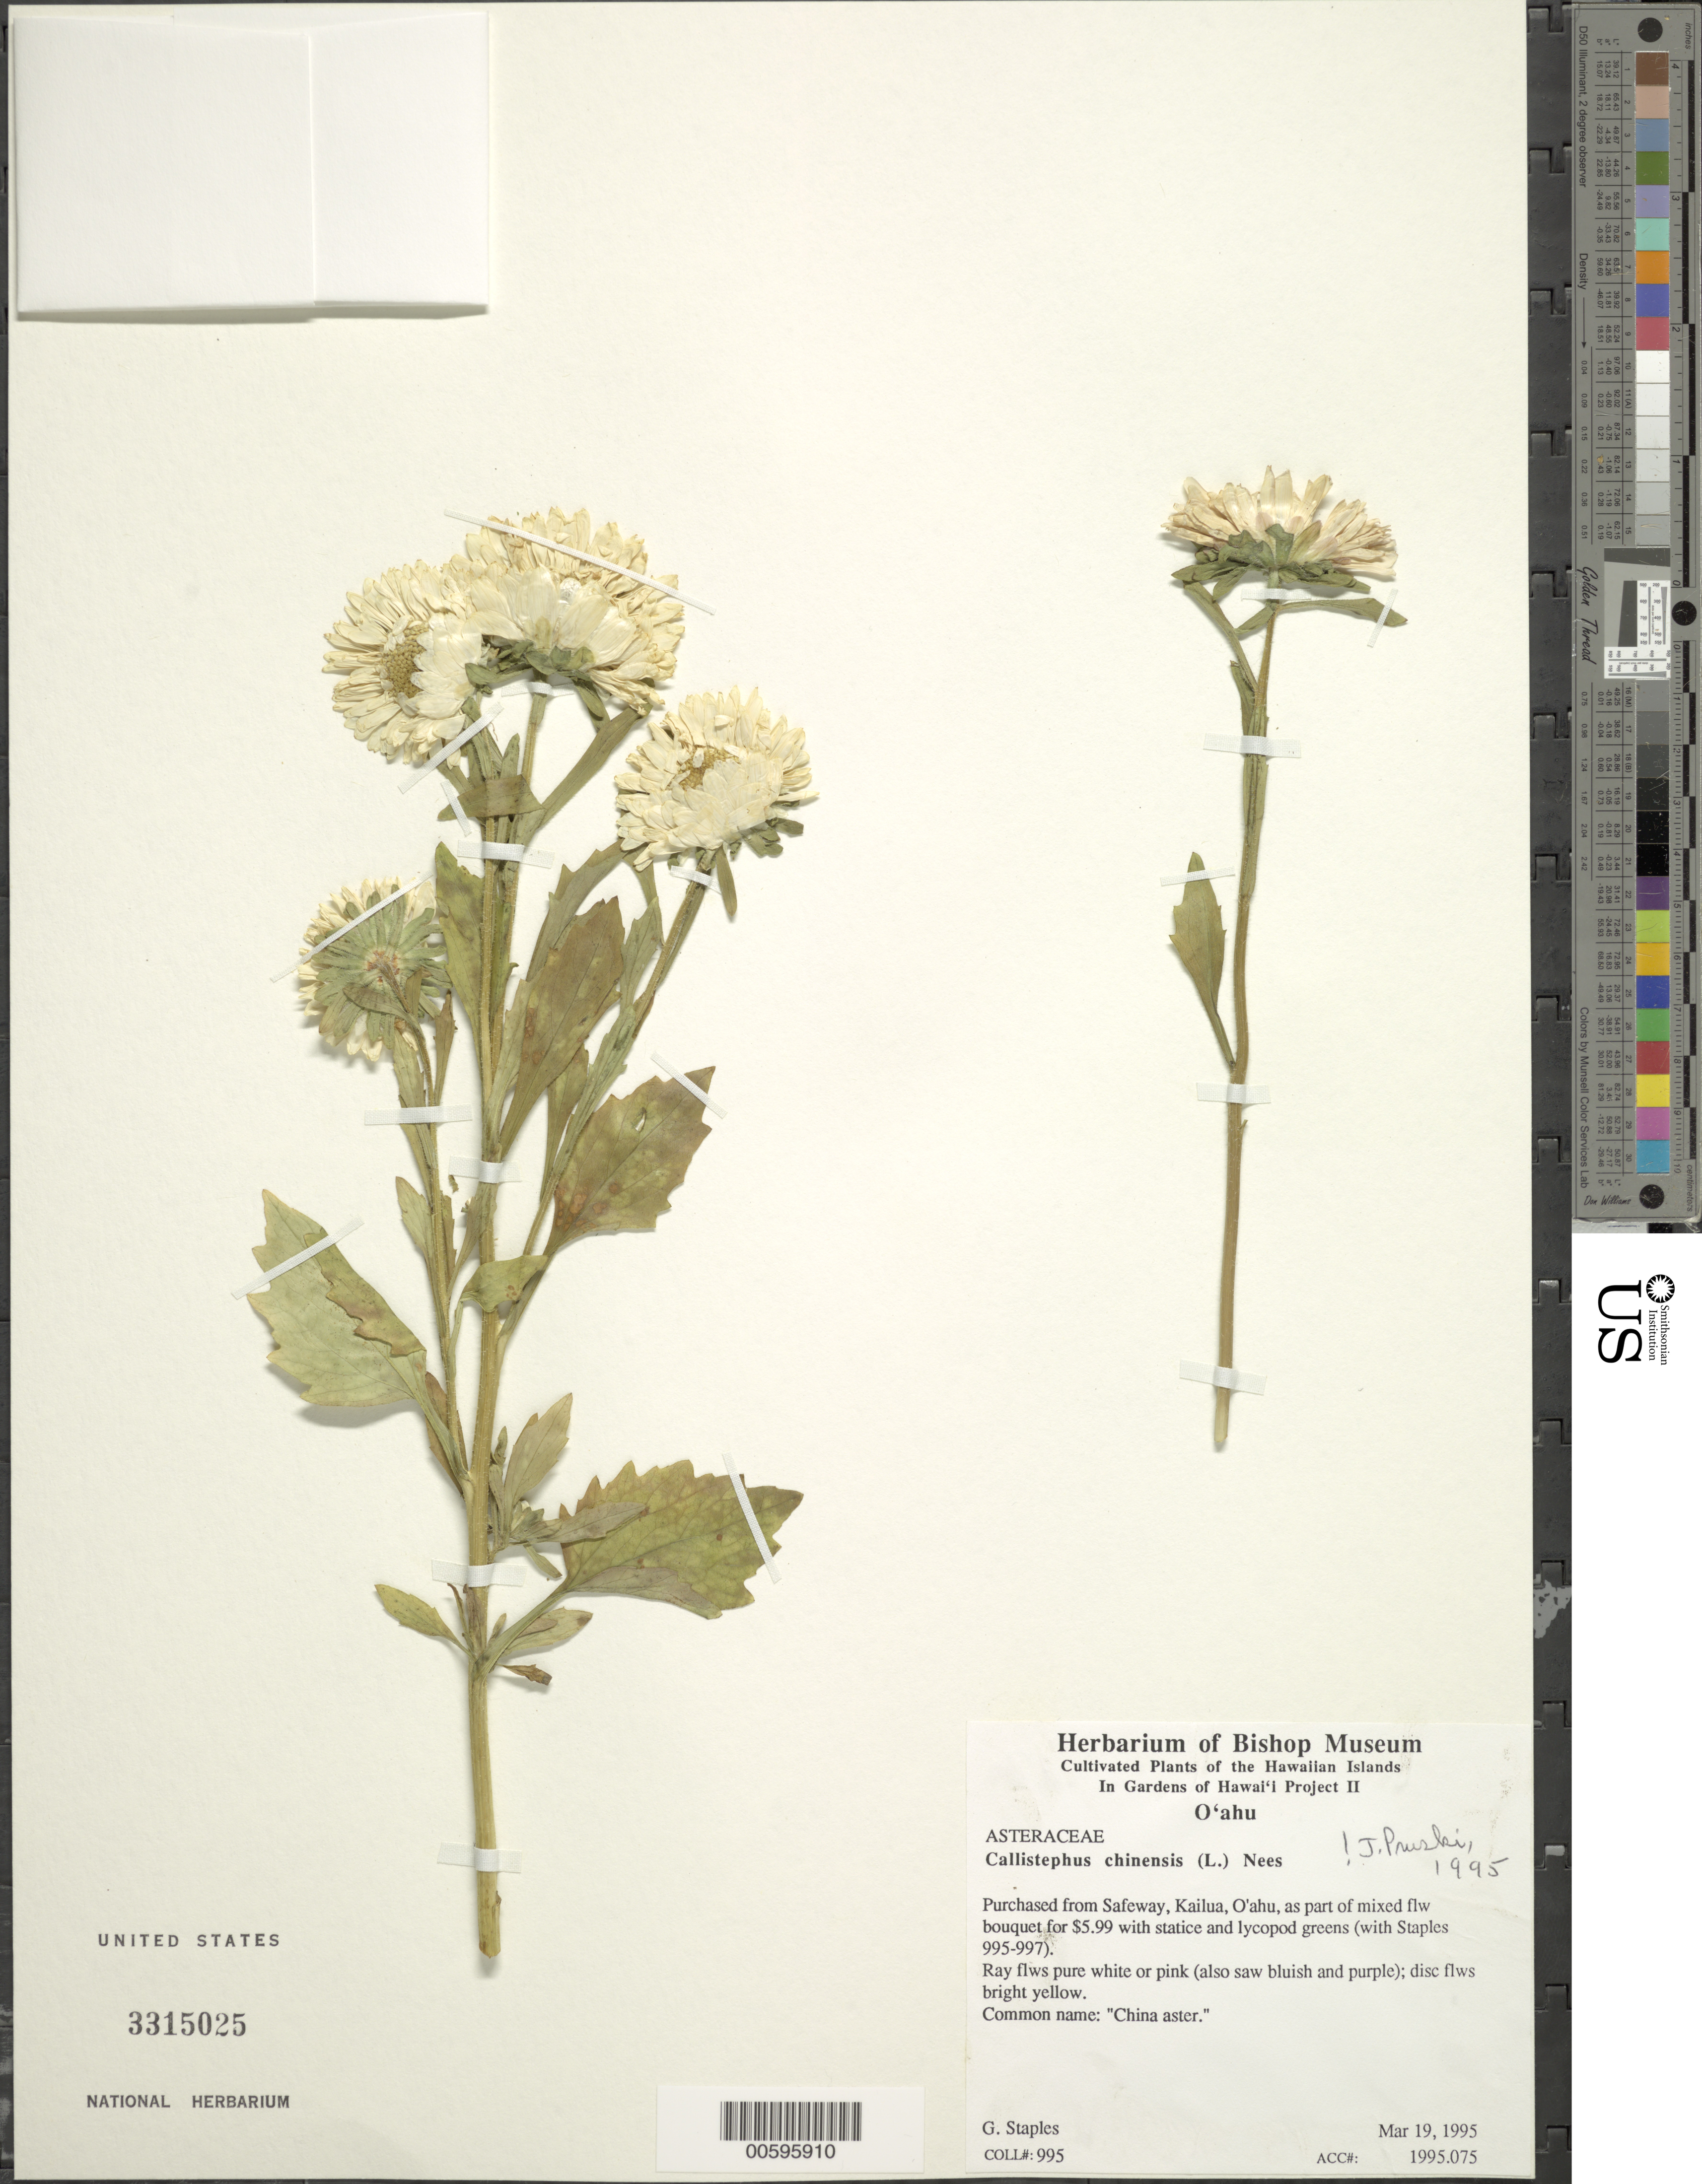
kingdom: Plantae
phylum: Tracheophyta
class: Magnoliopsida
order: Asterales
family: Asteraceae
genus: Callistephus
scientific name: Callistephus chinensis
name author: (L.) Nees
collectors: G. Staples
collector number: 995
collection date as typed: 19 Mar 1995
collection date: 1995-03-19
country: United States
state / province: Hawaii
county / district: Honolulu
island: Oahu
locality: Purchased from Safeway, Kailua.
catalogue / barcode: US 3315025